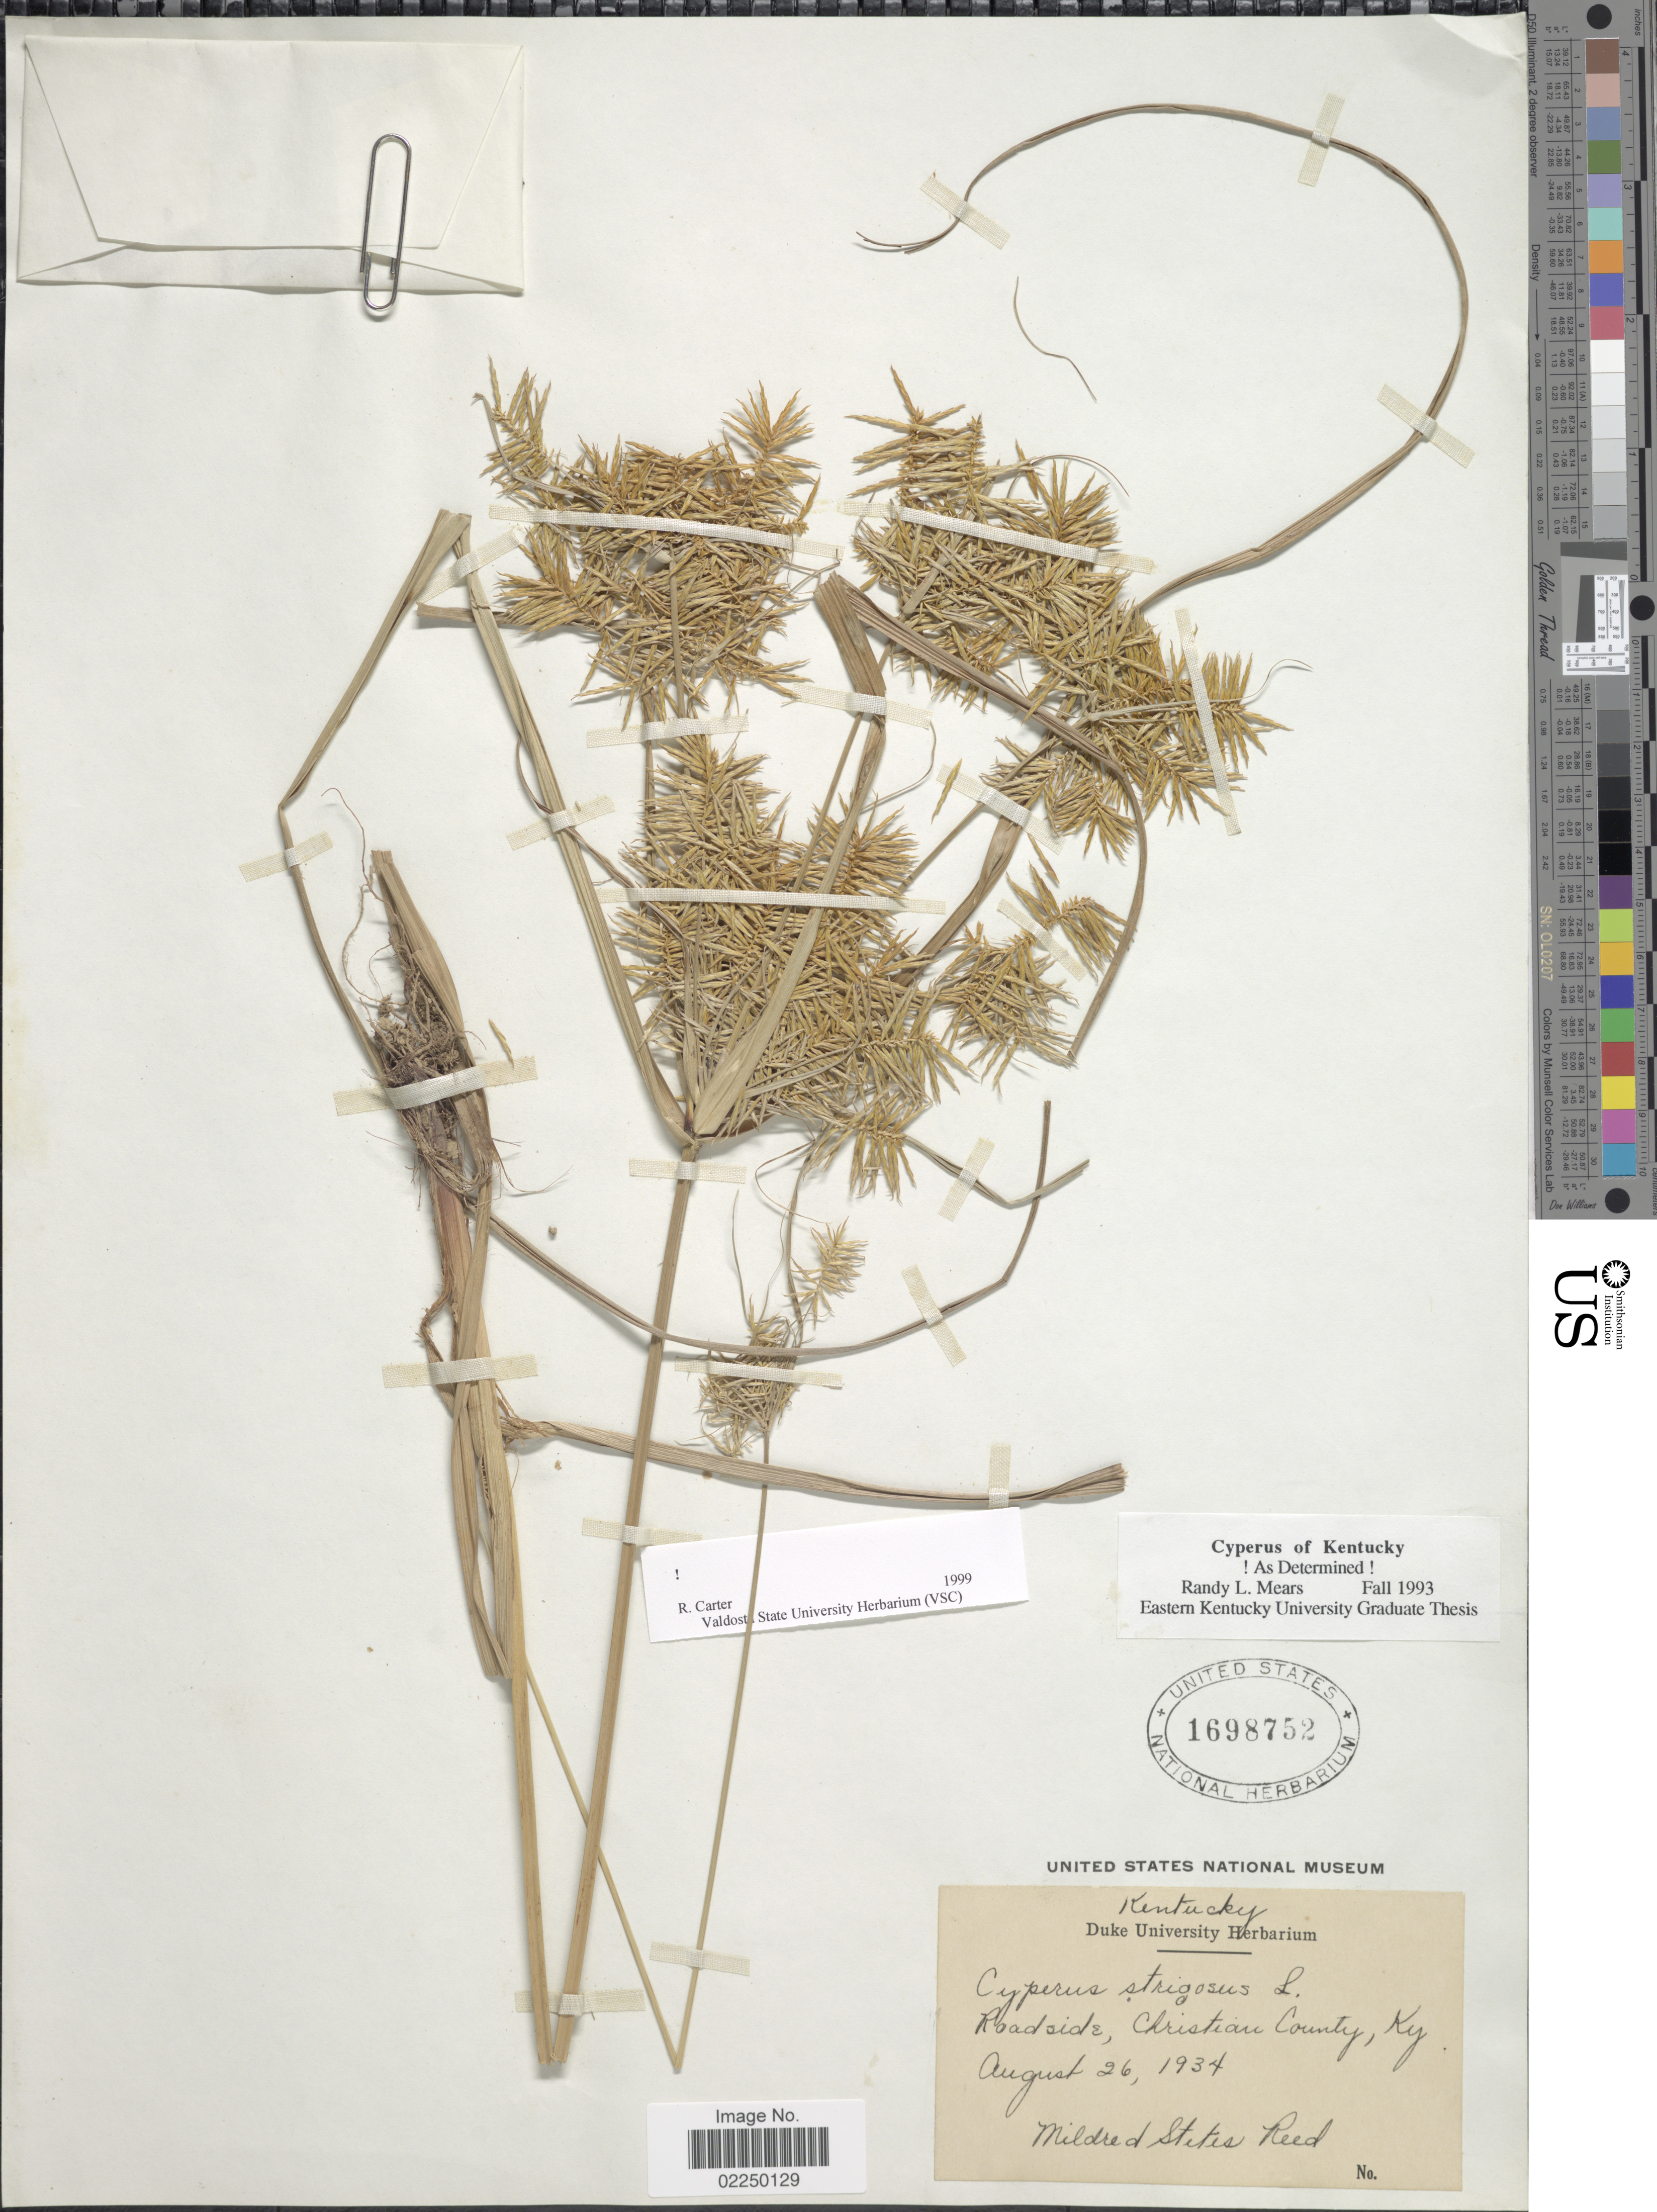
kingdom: Plantae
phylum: Tracheophyta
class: Liliopsida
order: Poales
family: Cyperaceae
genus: Cyperus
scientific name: Cyperus strigosus L.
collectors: M. Reed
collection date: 1934-08-26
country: United States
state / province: Kentucky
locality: Roadside, Christian County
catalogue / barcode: US 1698752